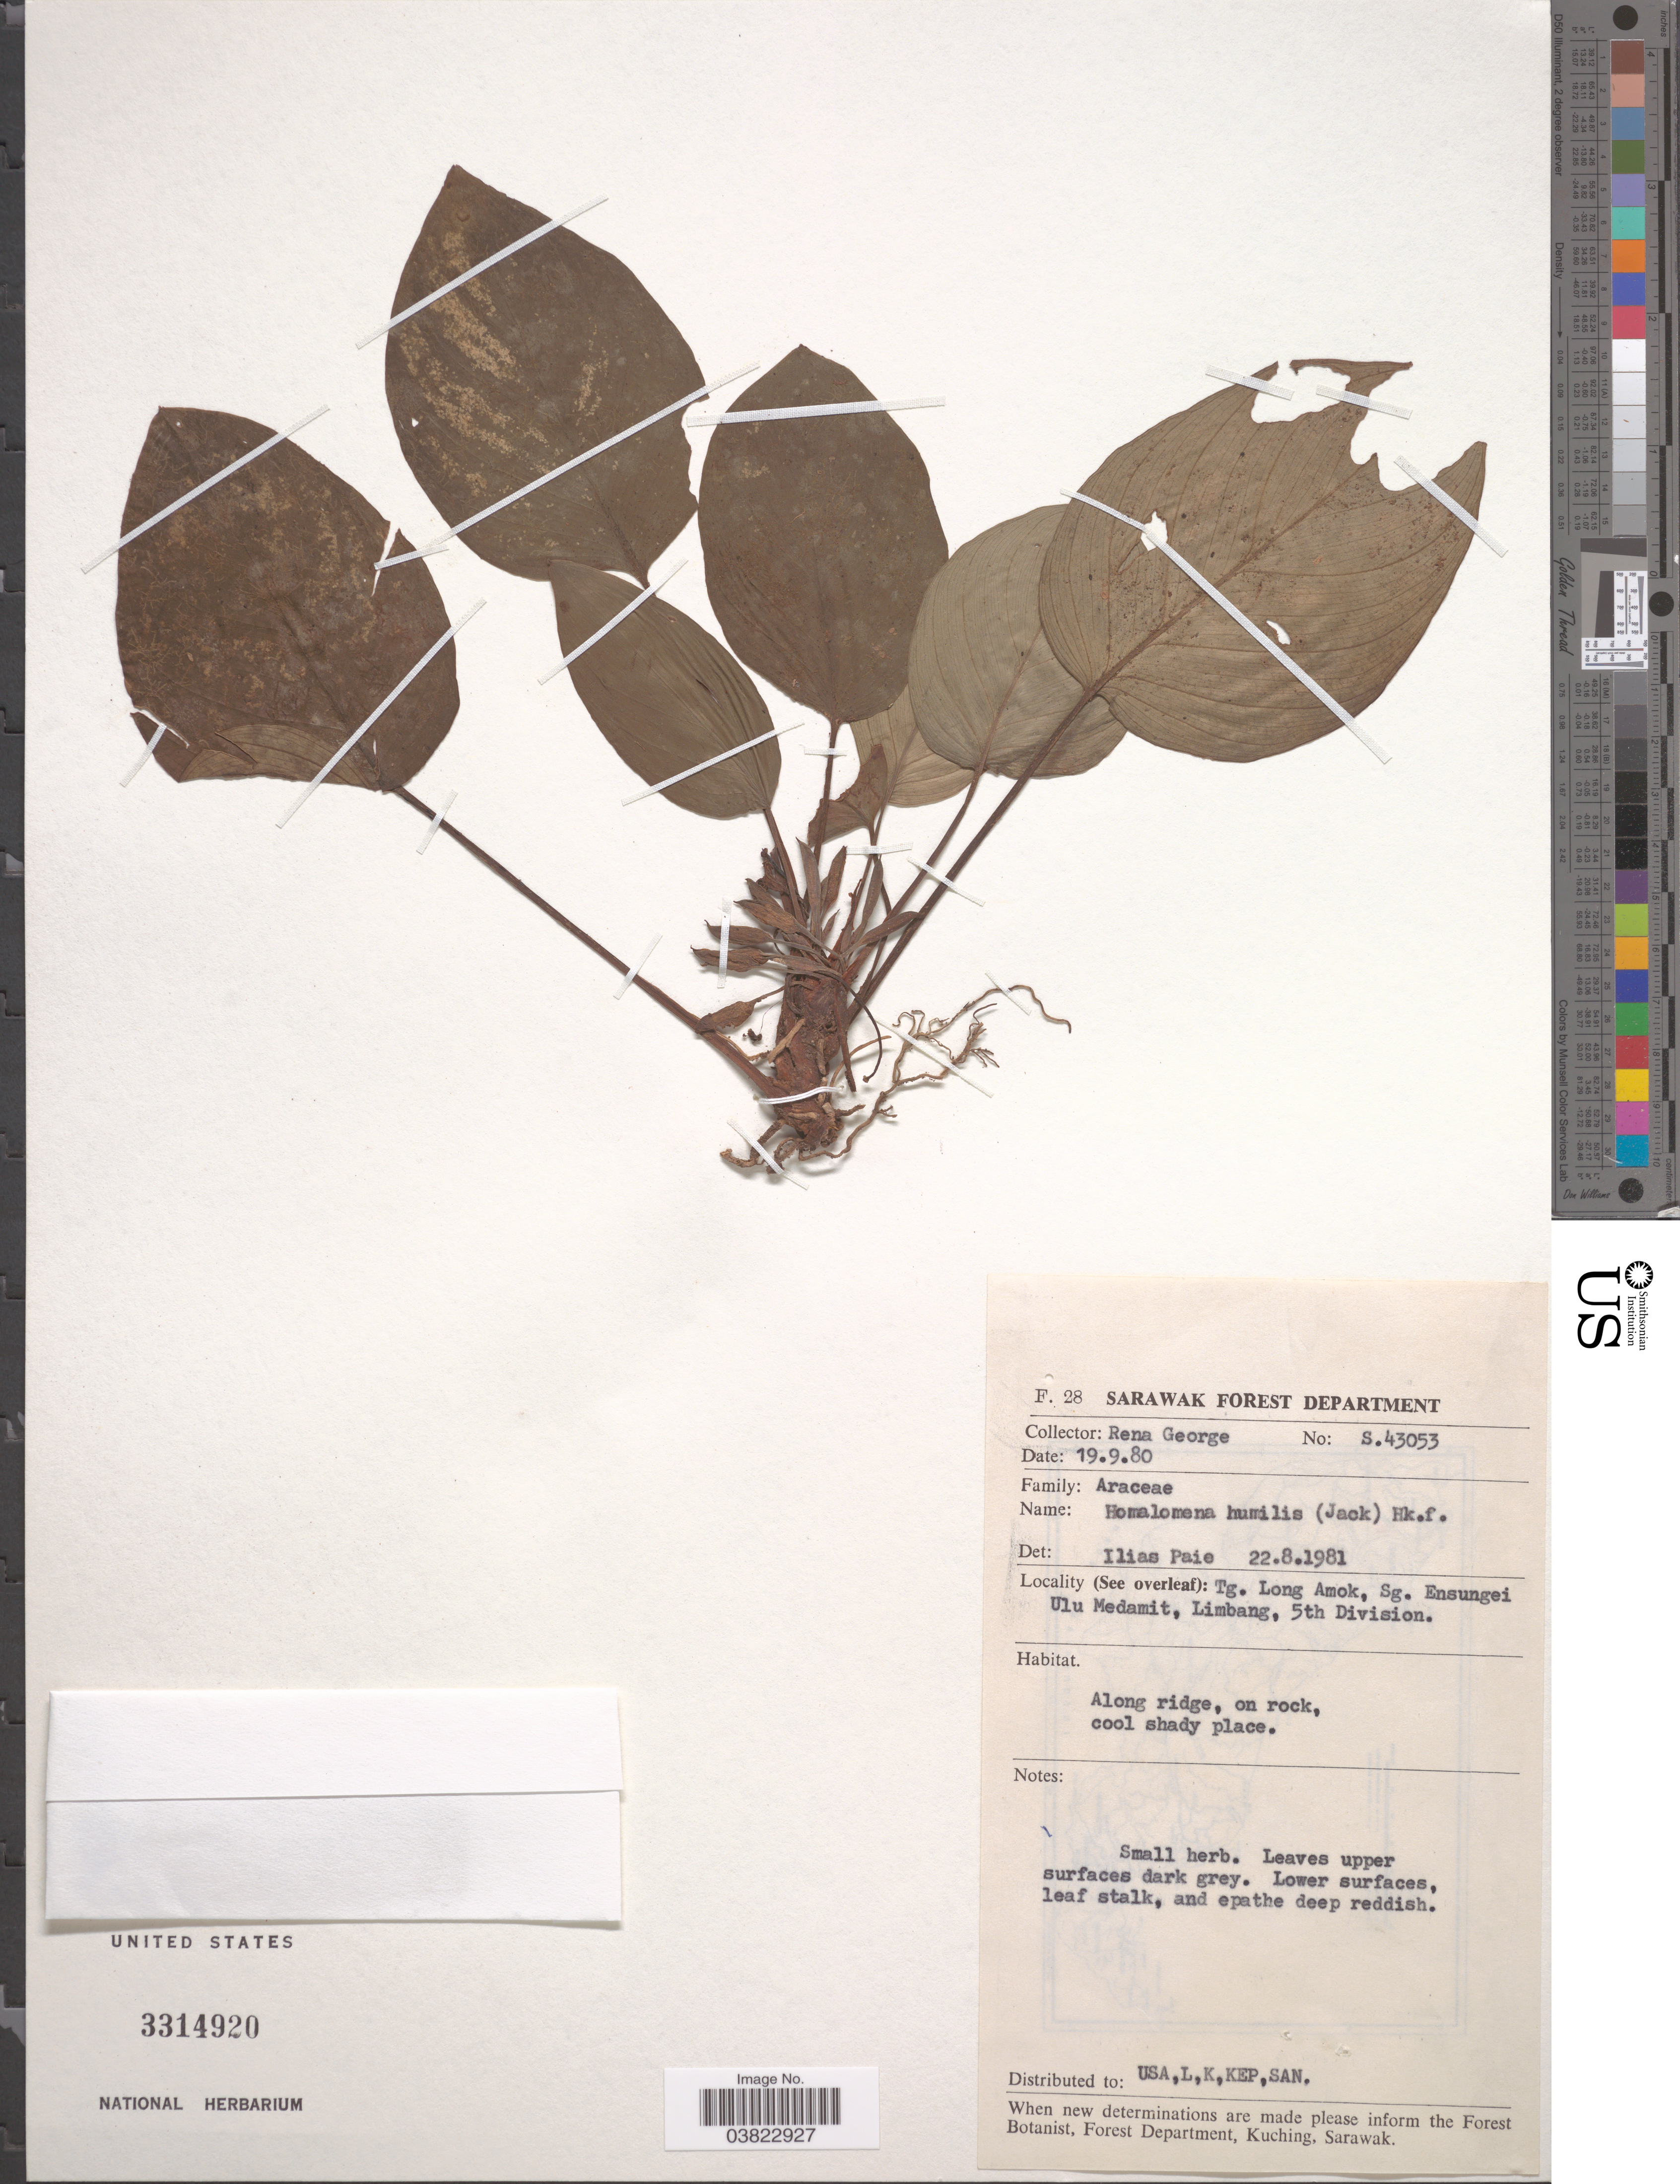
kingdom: Plantae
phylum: Tracheophyta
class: Liliopsida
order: Alismatales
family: Araceae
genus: Homalomena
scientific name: Homalomena humilis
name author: (Jack) Hook. f.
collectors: R. George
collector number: S.43053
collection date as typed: Transcribed d/m/y: 19/9/80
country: Malaysia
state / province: Sarawak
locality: Tg. Long Amok, Sg. Ensungei ulu Medamit, Limbang, 5th Division.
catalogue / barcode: US 3314920